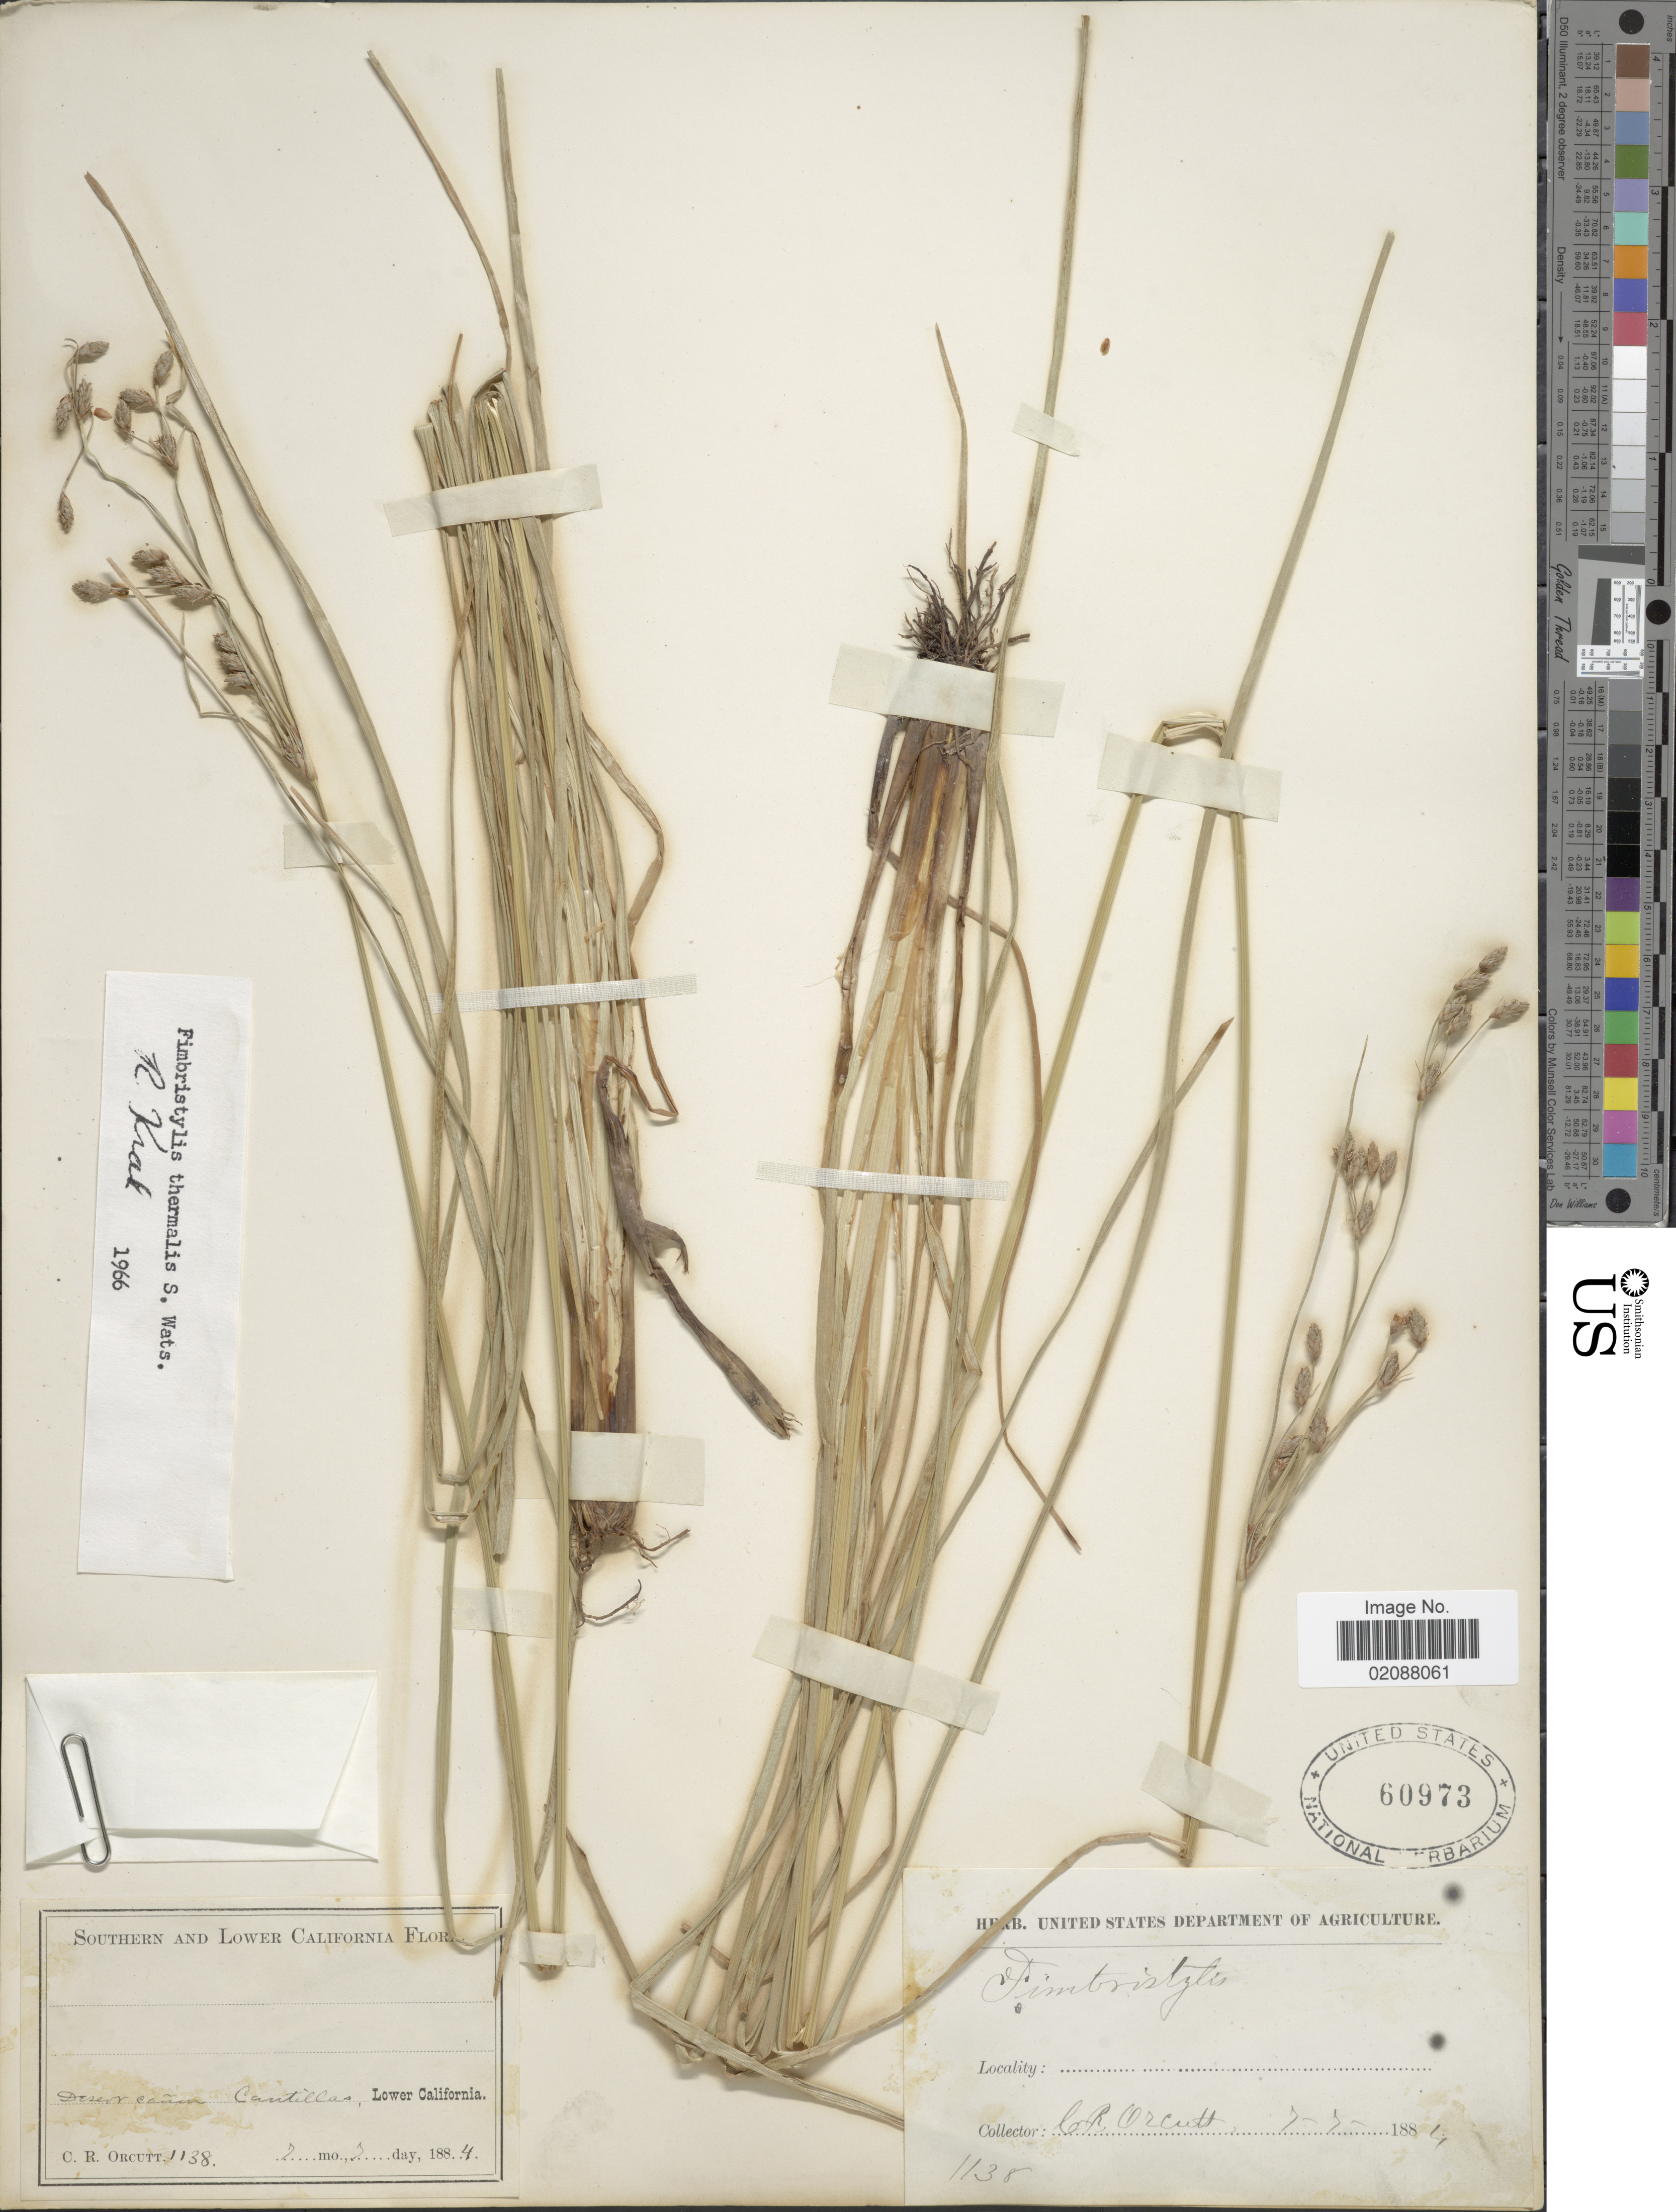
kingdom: Plantae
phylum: Tracheophyta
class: Liliopsida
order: Poales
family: Cyperaceae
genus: Fimbristylis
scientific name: Fimbristylis thermalis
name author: S. Watson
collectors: C. R. Orcutt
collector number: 1138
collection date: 1884-03-02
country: Mexico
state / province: Baja California Norte (?)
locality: Desert canon, Cantillas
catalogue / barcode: US 60973